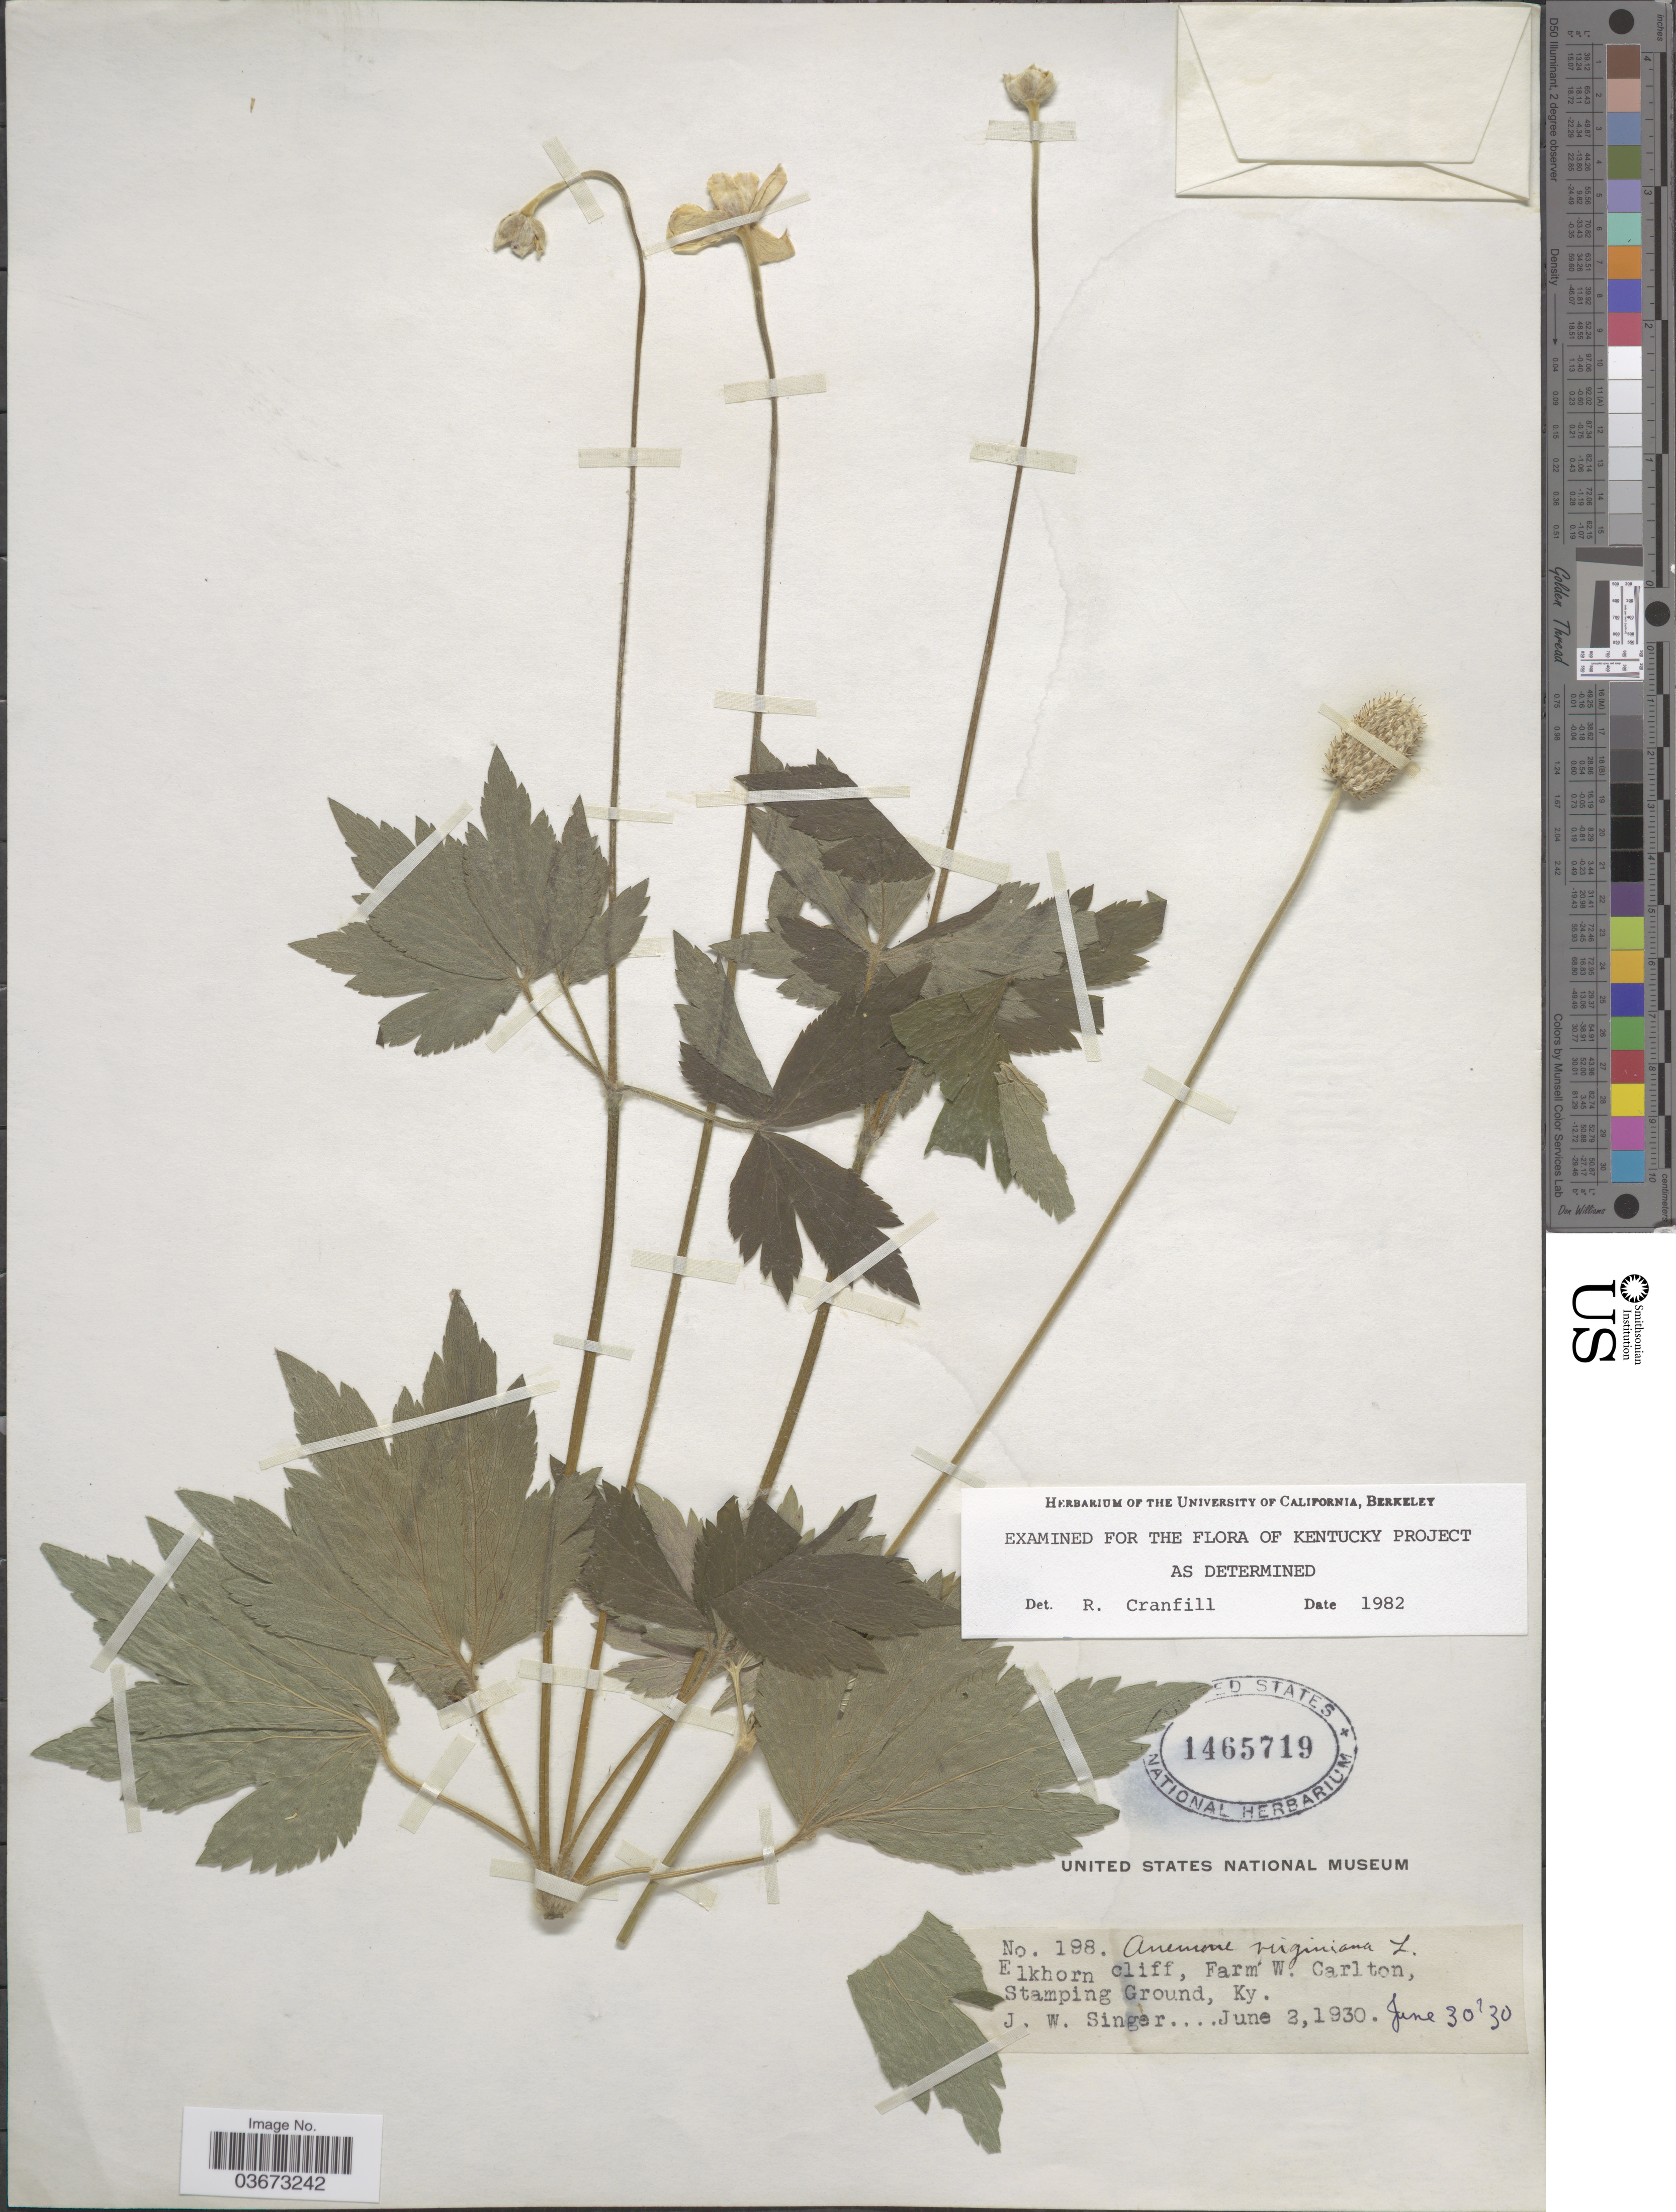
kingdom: Plantae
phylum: Tracheophyta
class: Magnoliopsida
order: Ranunculales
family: Ranunculaceae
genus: Anemone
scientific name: Anemone virginiana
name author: L.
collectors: J. EW. Singer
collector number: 198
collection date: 1930-06-02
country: United States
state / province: Kentucky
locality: Elkhorn cliff, Farm W. Carlton, Stamping Ground.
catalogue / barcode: US 1465719